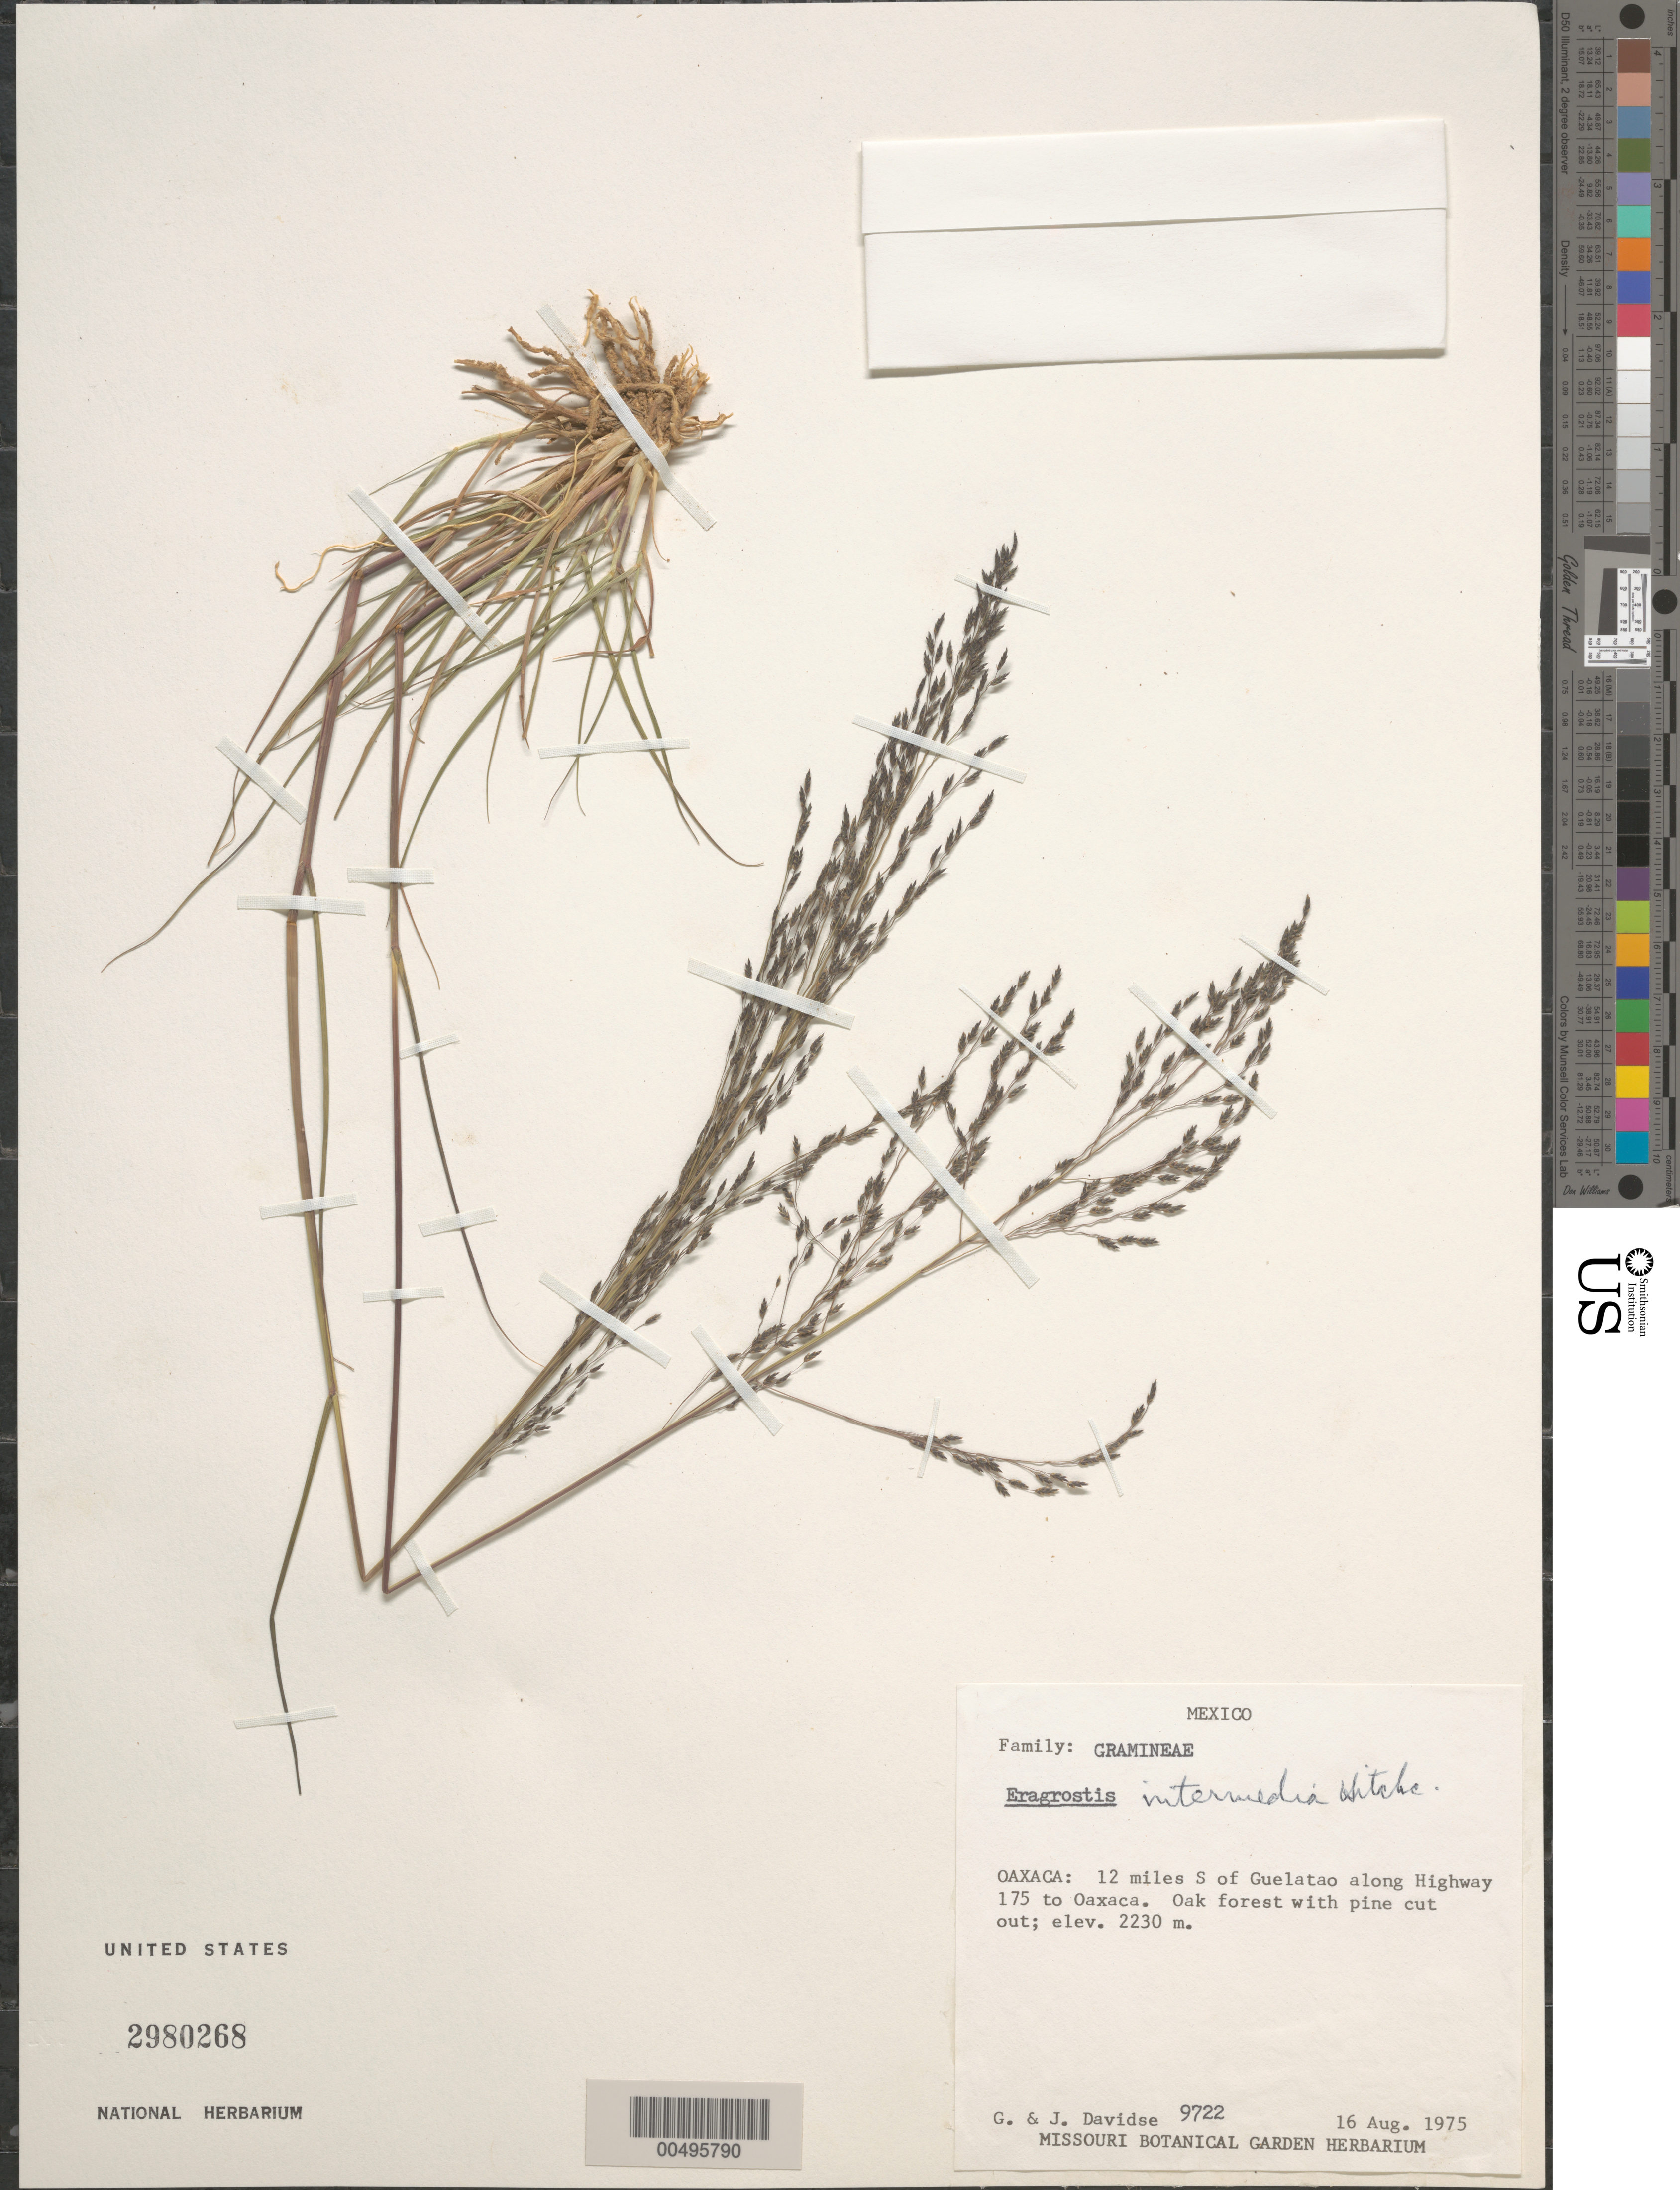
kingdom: Plantae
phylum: Tracheophyta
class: Liliopsida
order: Poales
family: Poaceae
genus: Eragrostis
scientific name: Eragrostis intermedia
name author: Hitchc.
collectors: G. Davidse & J. Davidse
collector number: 9722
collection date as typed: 16 Aug 1975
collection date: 1975-08-16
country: Mexico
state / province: Oaxaca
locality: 12 mi S of Guelatao along Hwy 175 to Oaxaca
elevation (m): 2230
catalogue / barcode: US 2980268